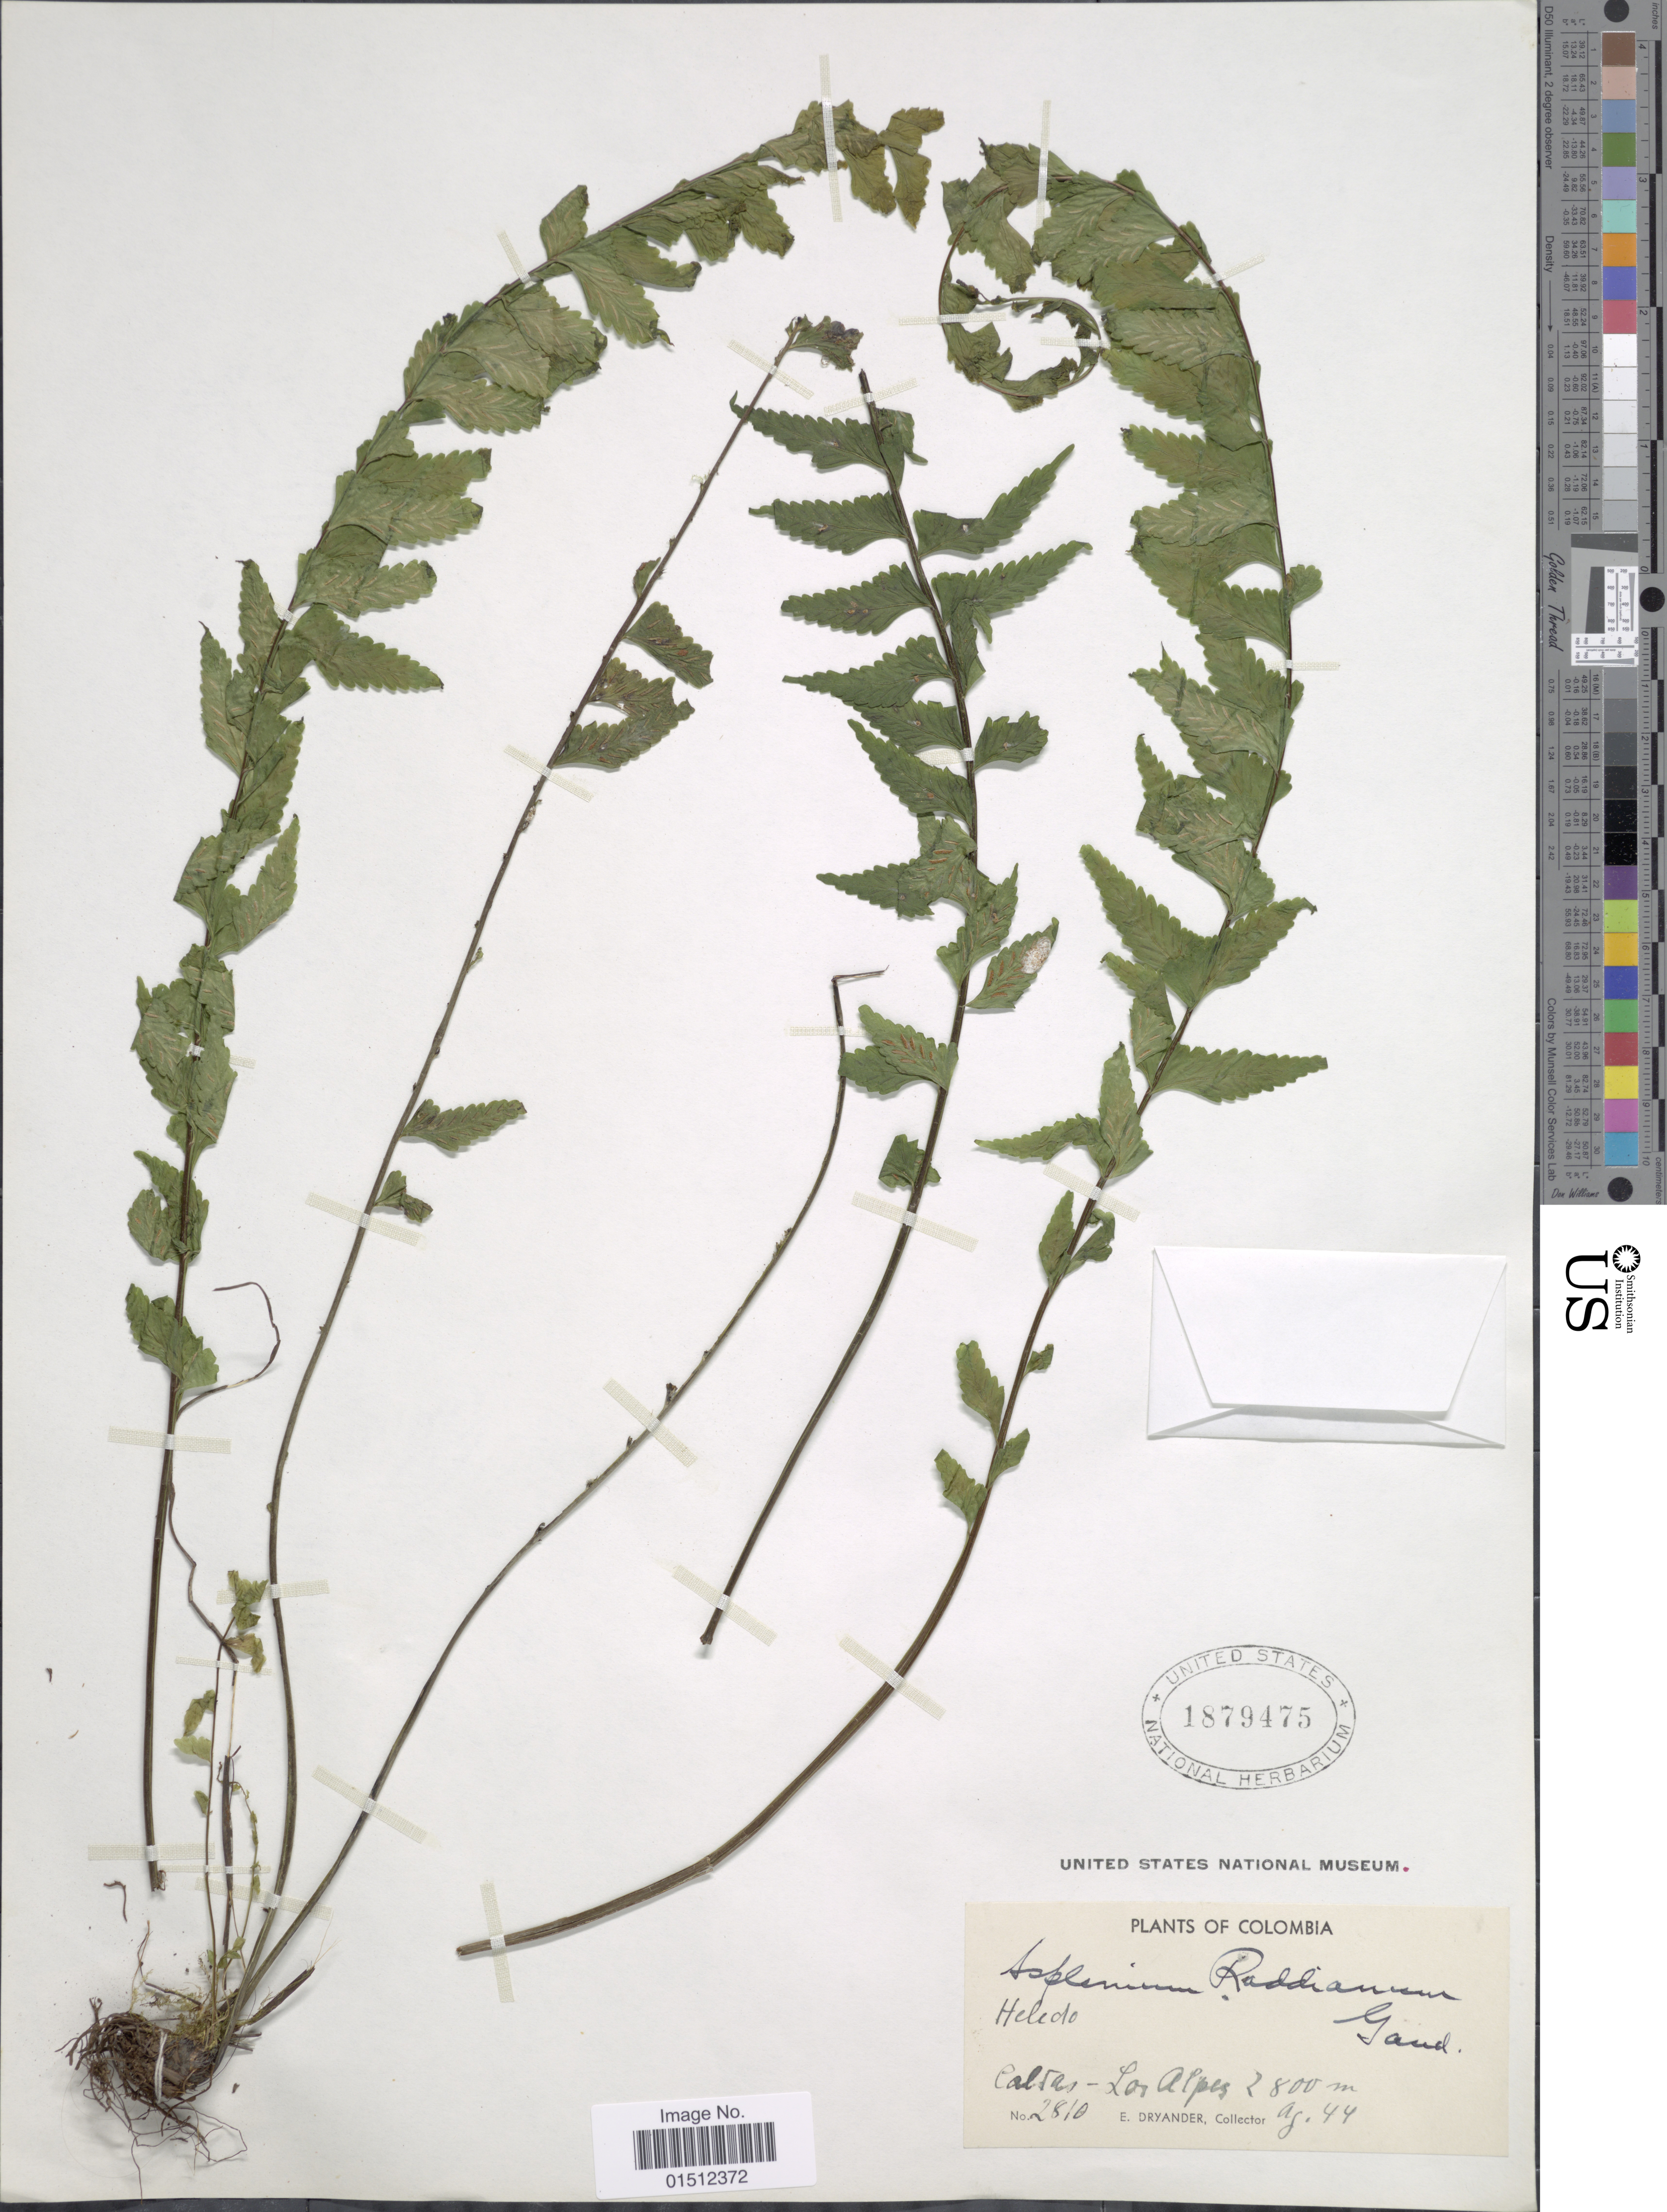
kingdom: Plantae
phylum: Tracheophyta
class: Polypodiopsida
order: Polypodiales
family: Aspleniaceae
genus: Asplenium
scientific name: Asplenium raddianum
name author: Gaudich.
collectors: E. Dryander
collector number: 2810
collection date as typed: Transcribed d/m/y: /4/44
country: Colombia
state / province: Caldas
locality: Colombia, Caldas - Los Alpes.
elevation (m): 2800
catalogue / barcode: US 1879475